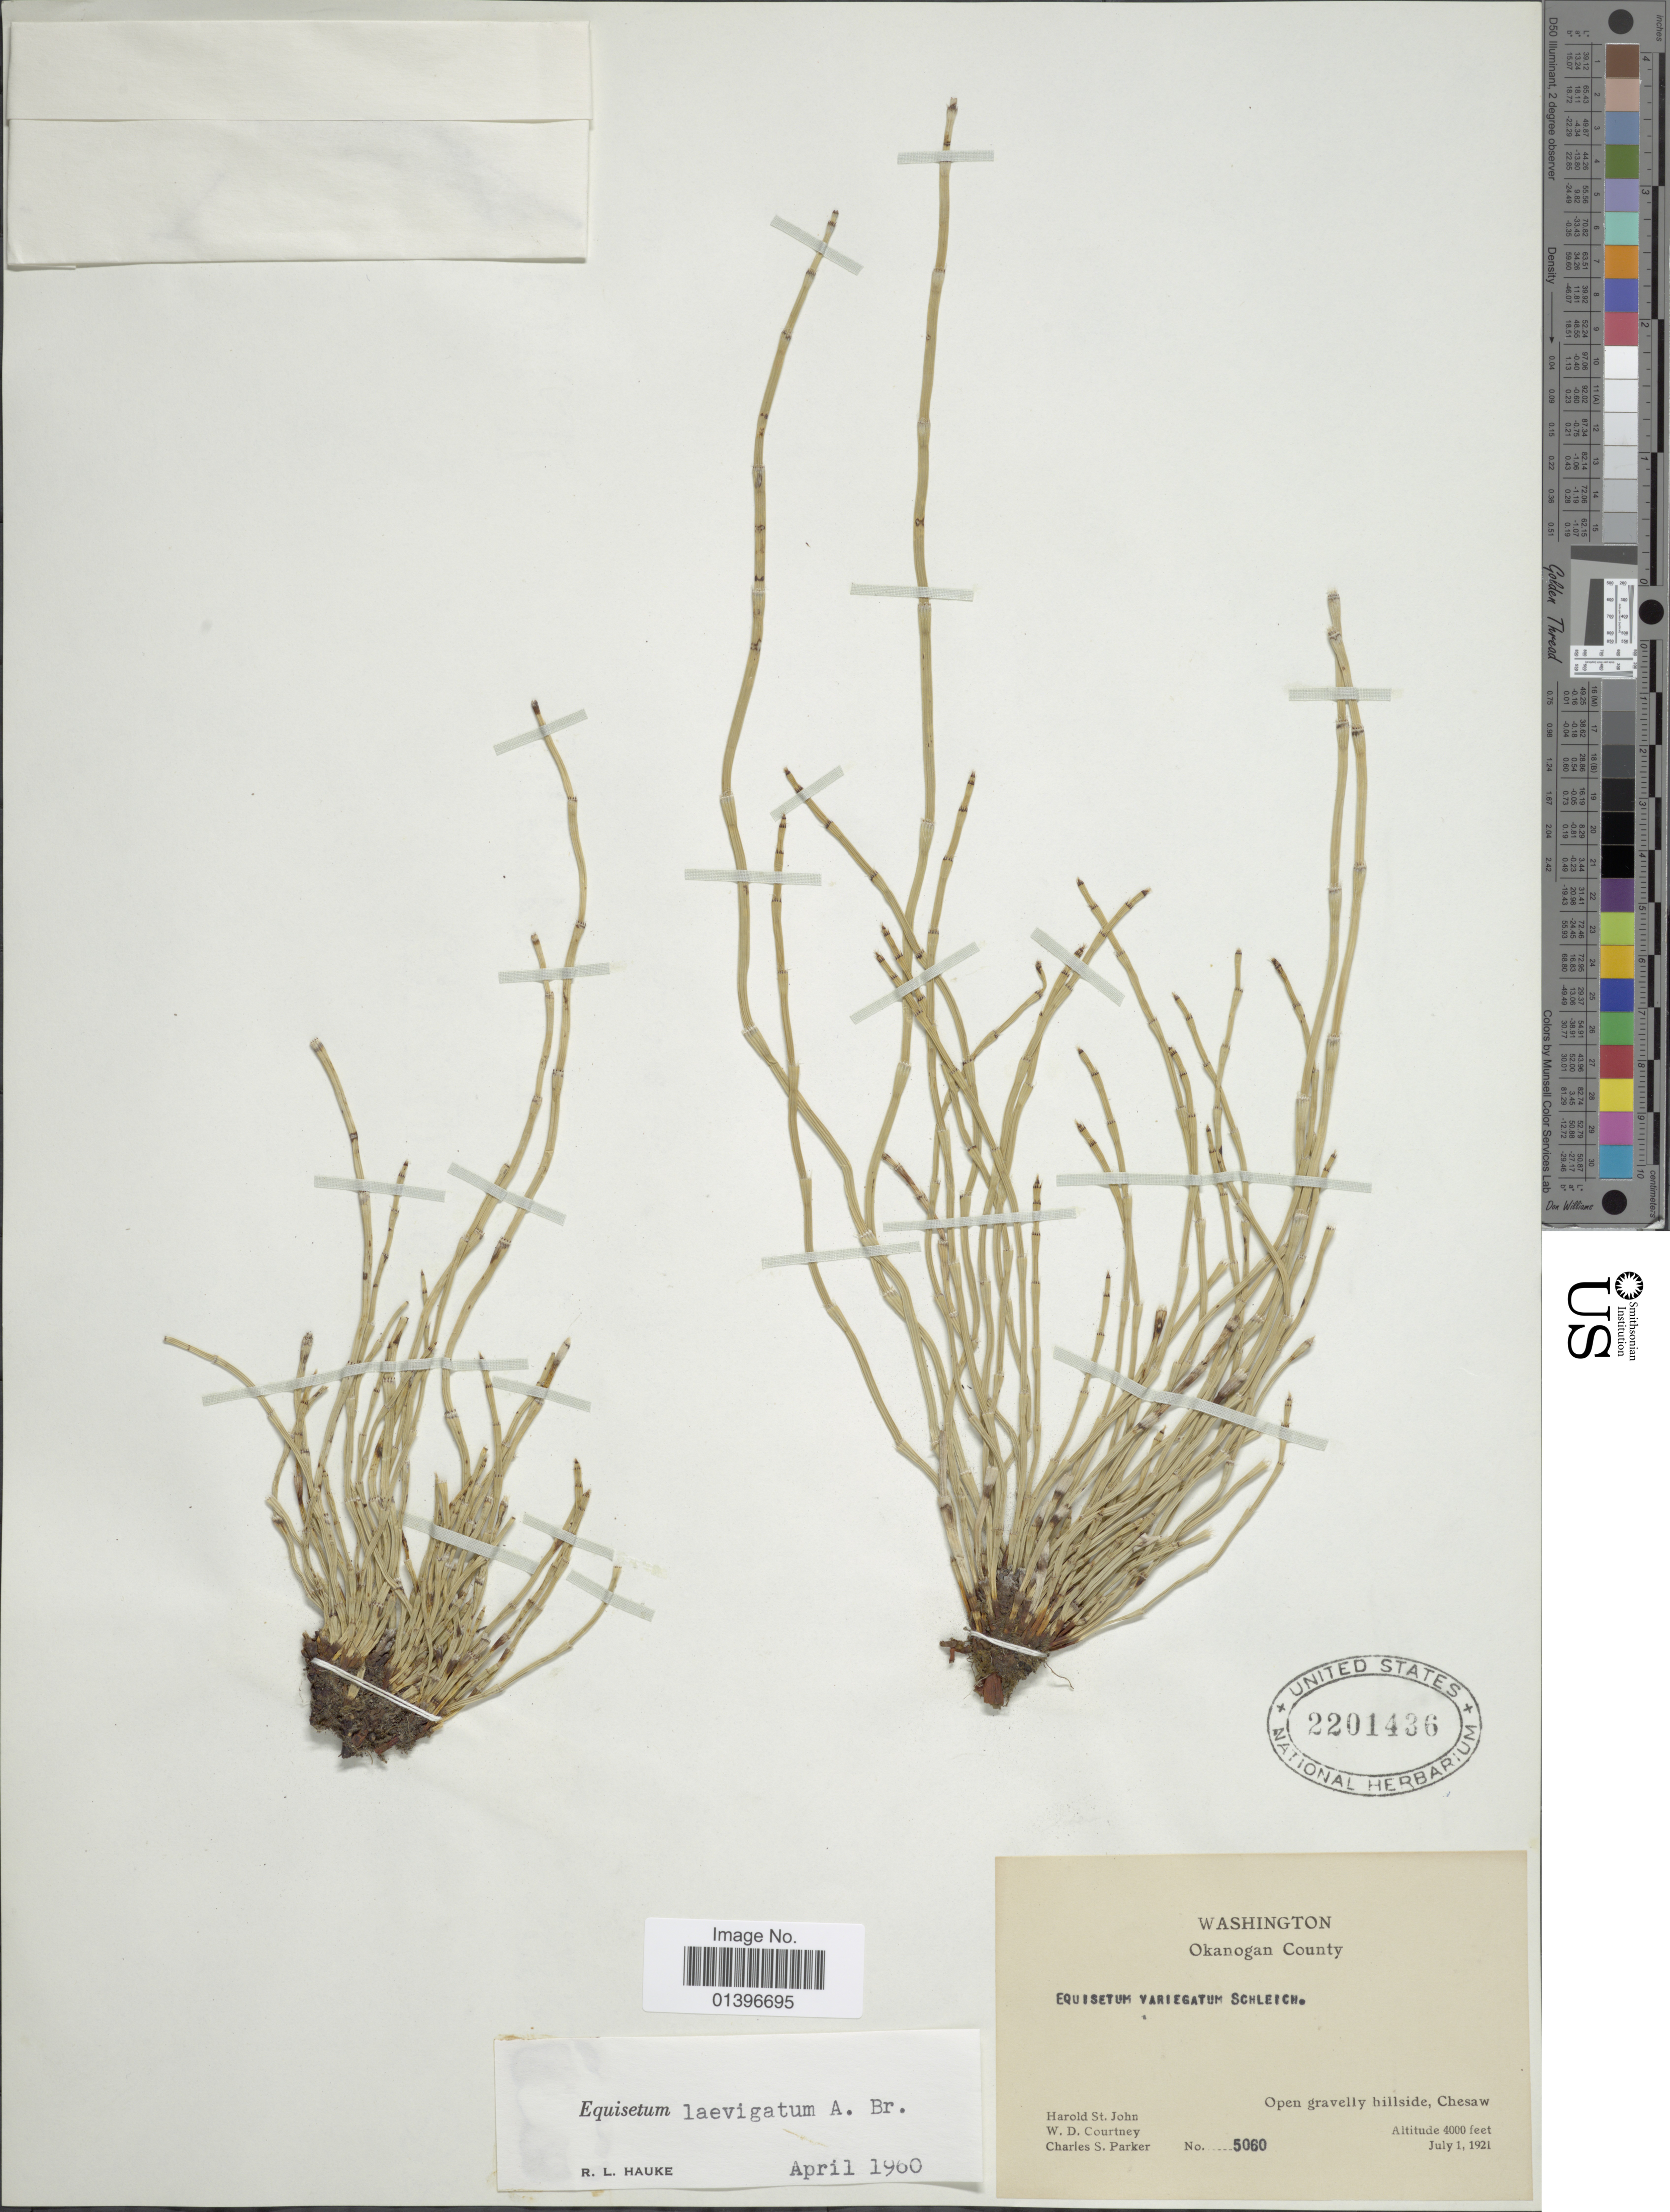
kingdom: Plantae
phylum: Tracheophyta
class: Polypodiopsida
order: Equisetales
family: Equisetaceae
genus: Equisetum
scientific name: Equisetum laevigatum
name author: A. Braun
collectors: H. St. John, W. Courtney & C. S. Parker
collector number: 5060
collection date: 1921-07-01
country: United States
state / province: Washington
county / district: Okanogan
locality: Okanogan County. Open gravelly hillside, Chesaw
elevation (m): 1219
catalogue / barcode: US 2201436